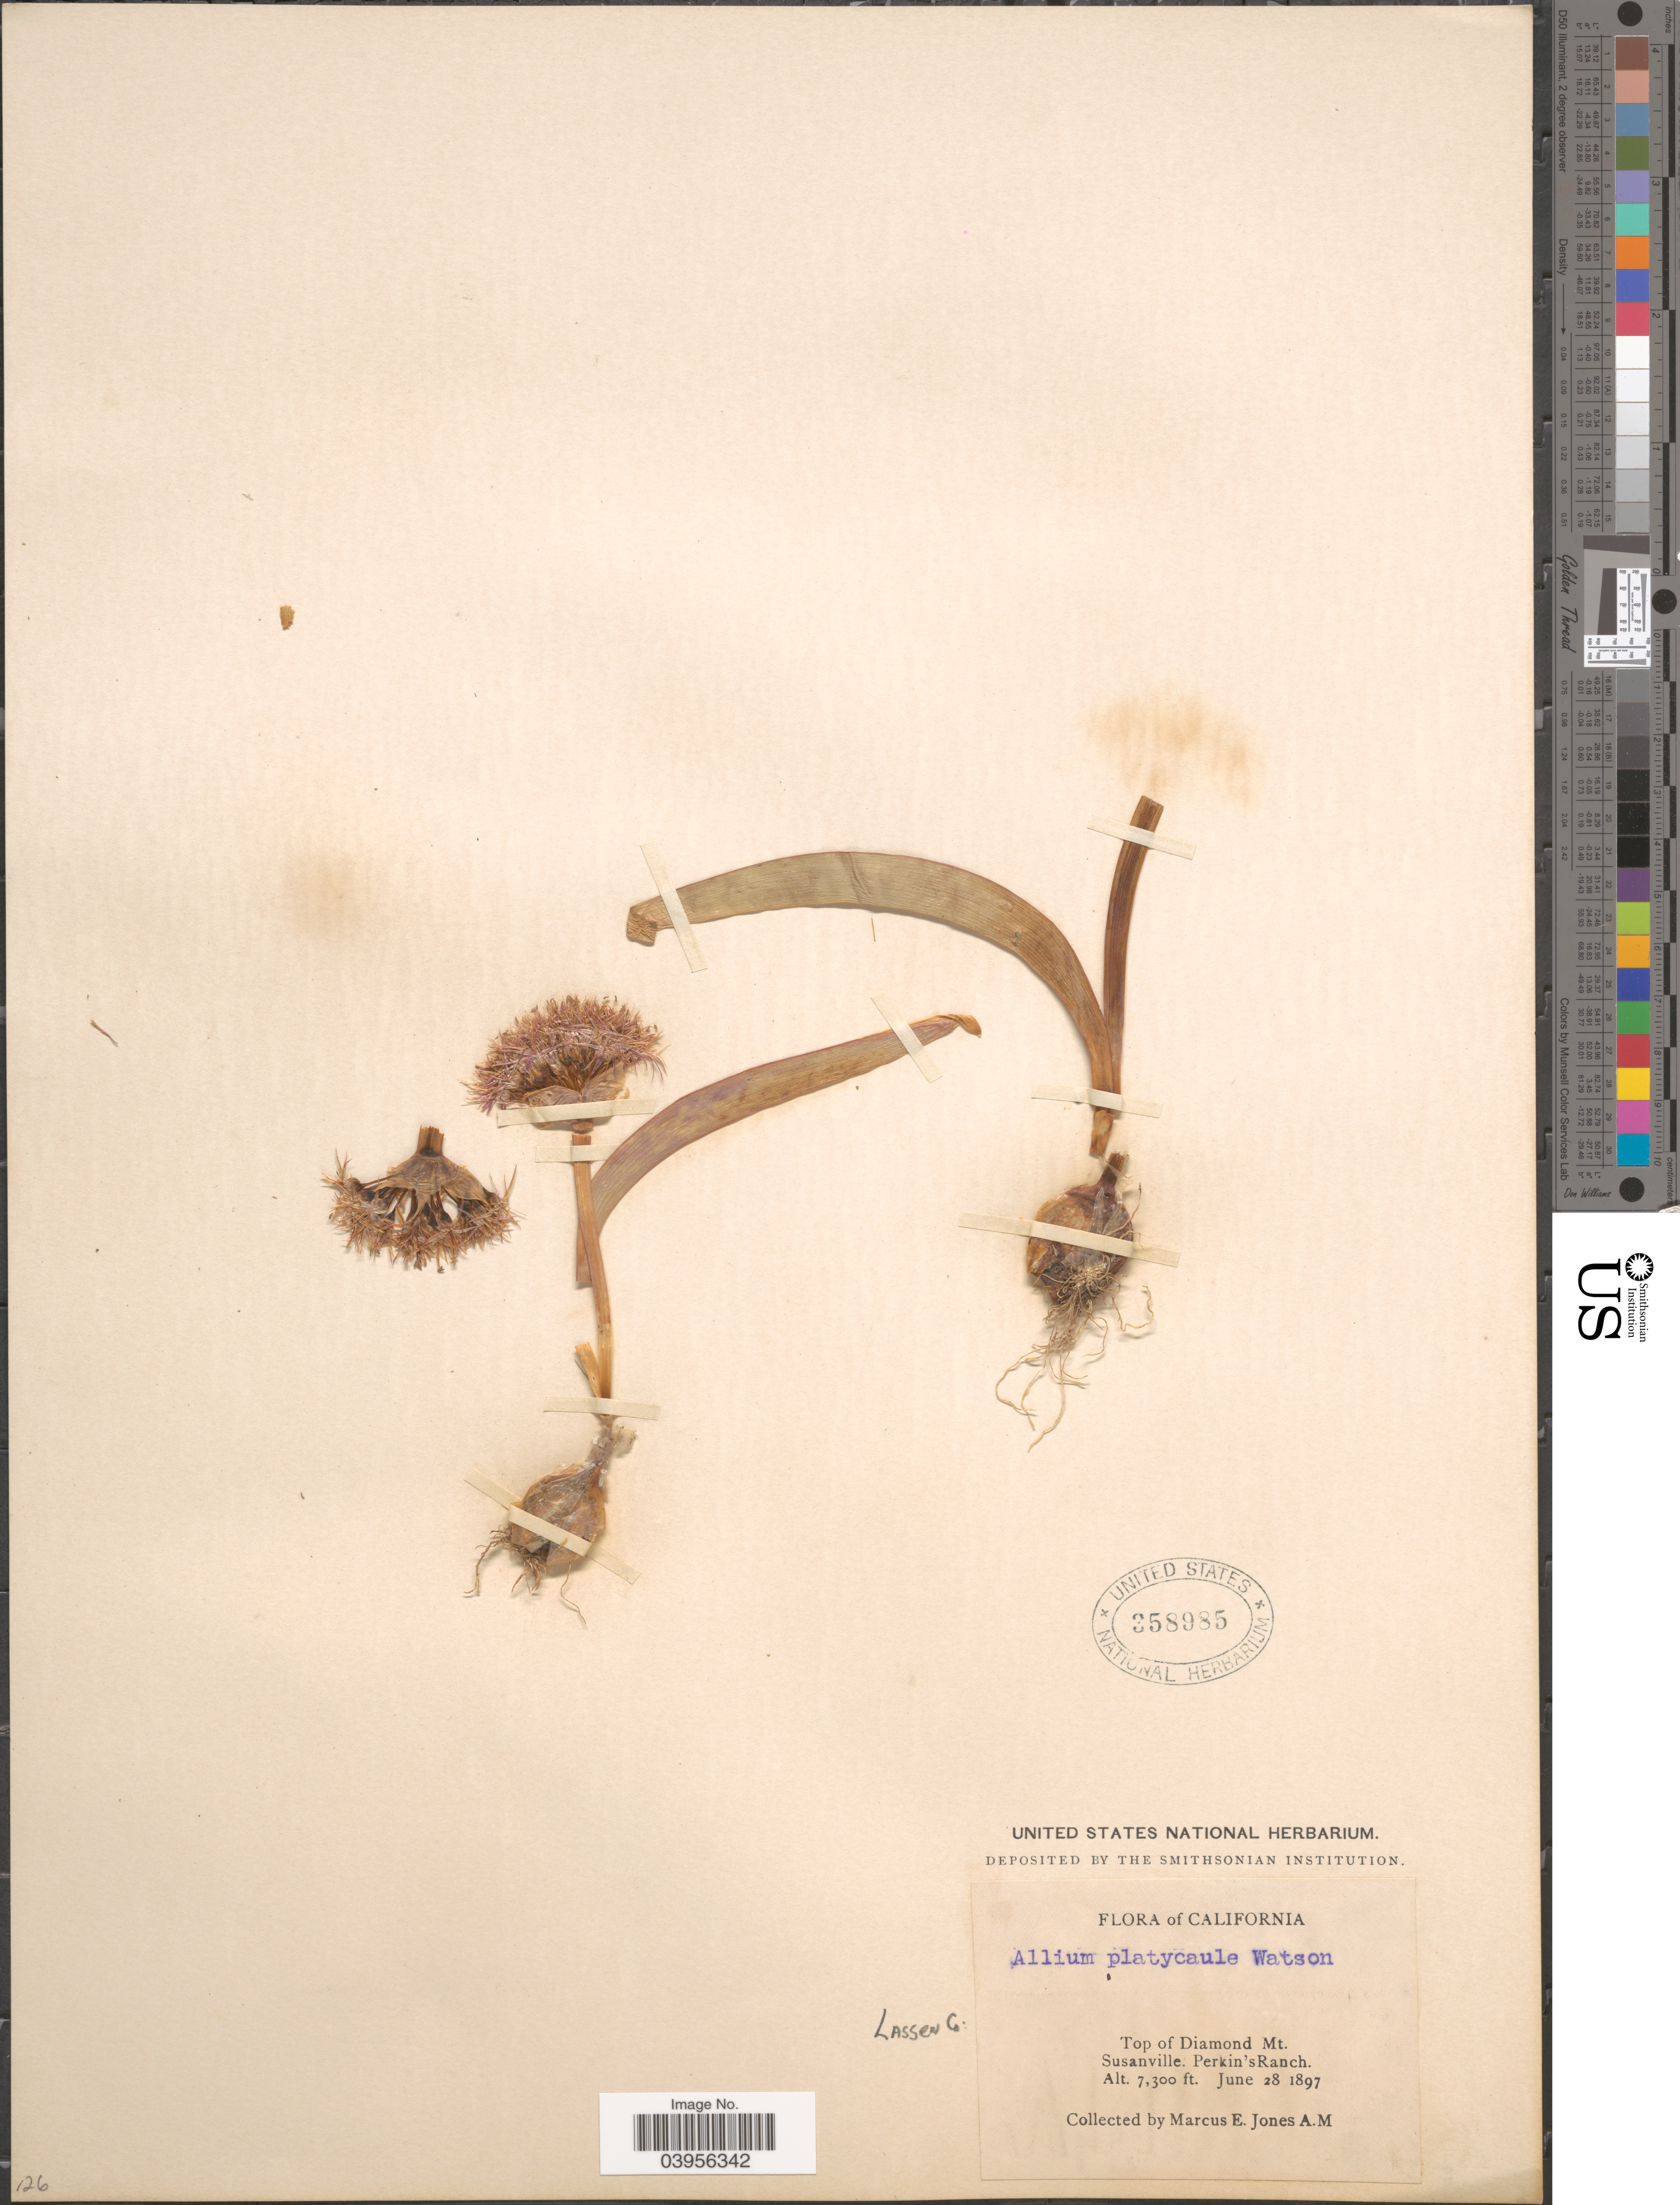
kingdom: Plantae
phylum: Tracheophyta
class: Liliopsida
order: Asparagales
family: Amaryllidaceae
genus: Allium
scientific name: Allium platycaule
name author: S. Watson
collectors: M. E. Jones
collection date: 1897-06-28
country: United States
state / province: California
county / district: Lassen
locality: Lassen Co. Top of Diamond Mt. Susanville. Perkin's Ranch.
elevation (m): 2225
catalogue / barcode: US 358985